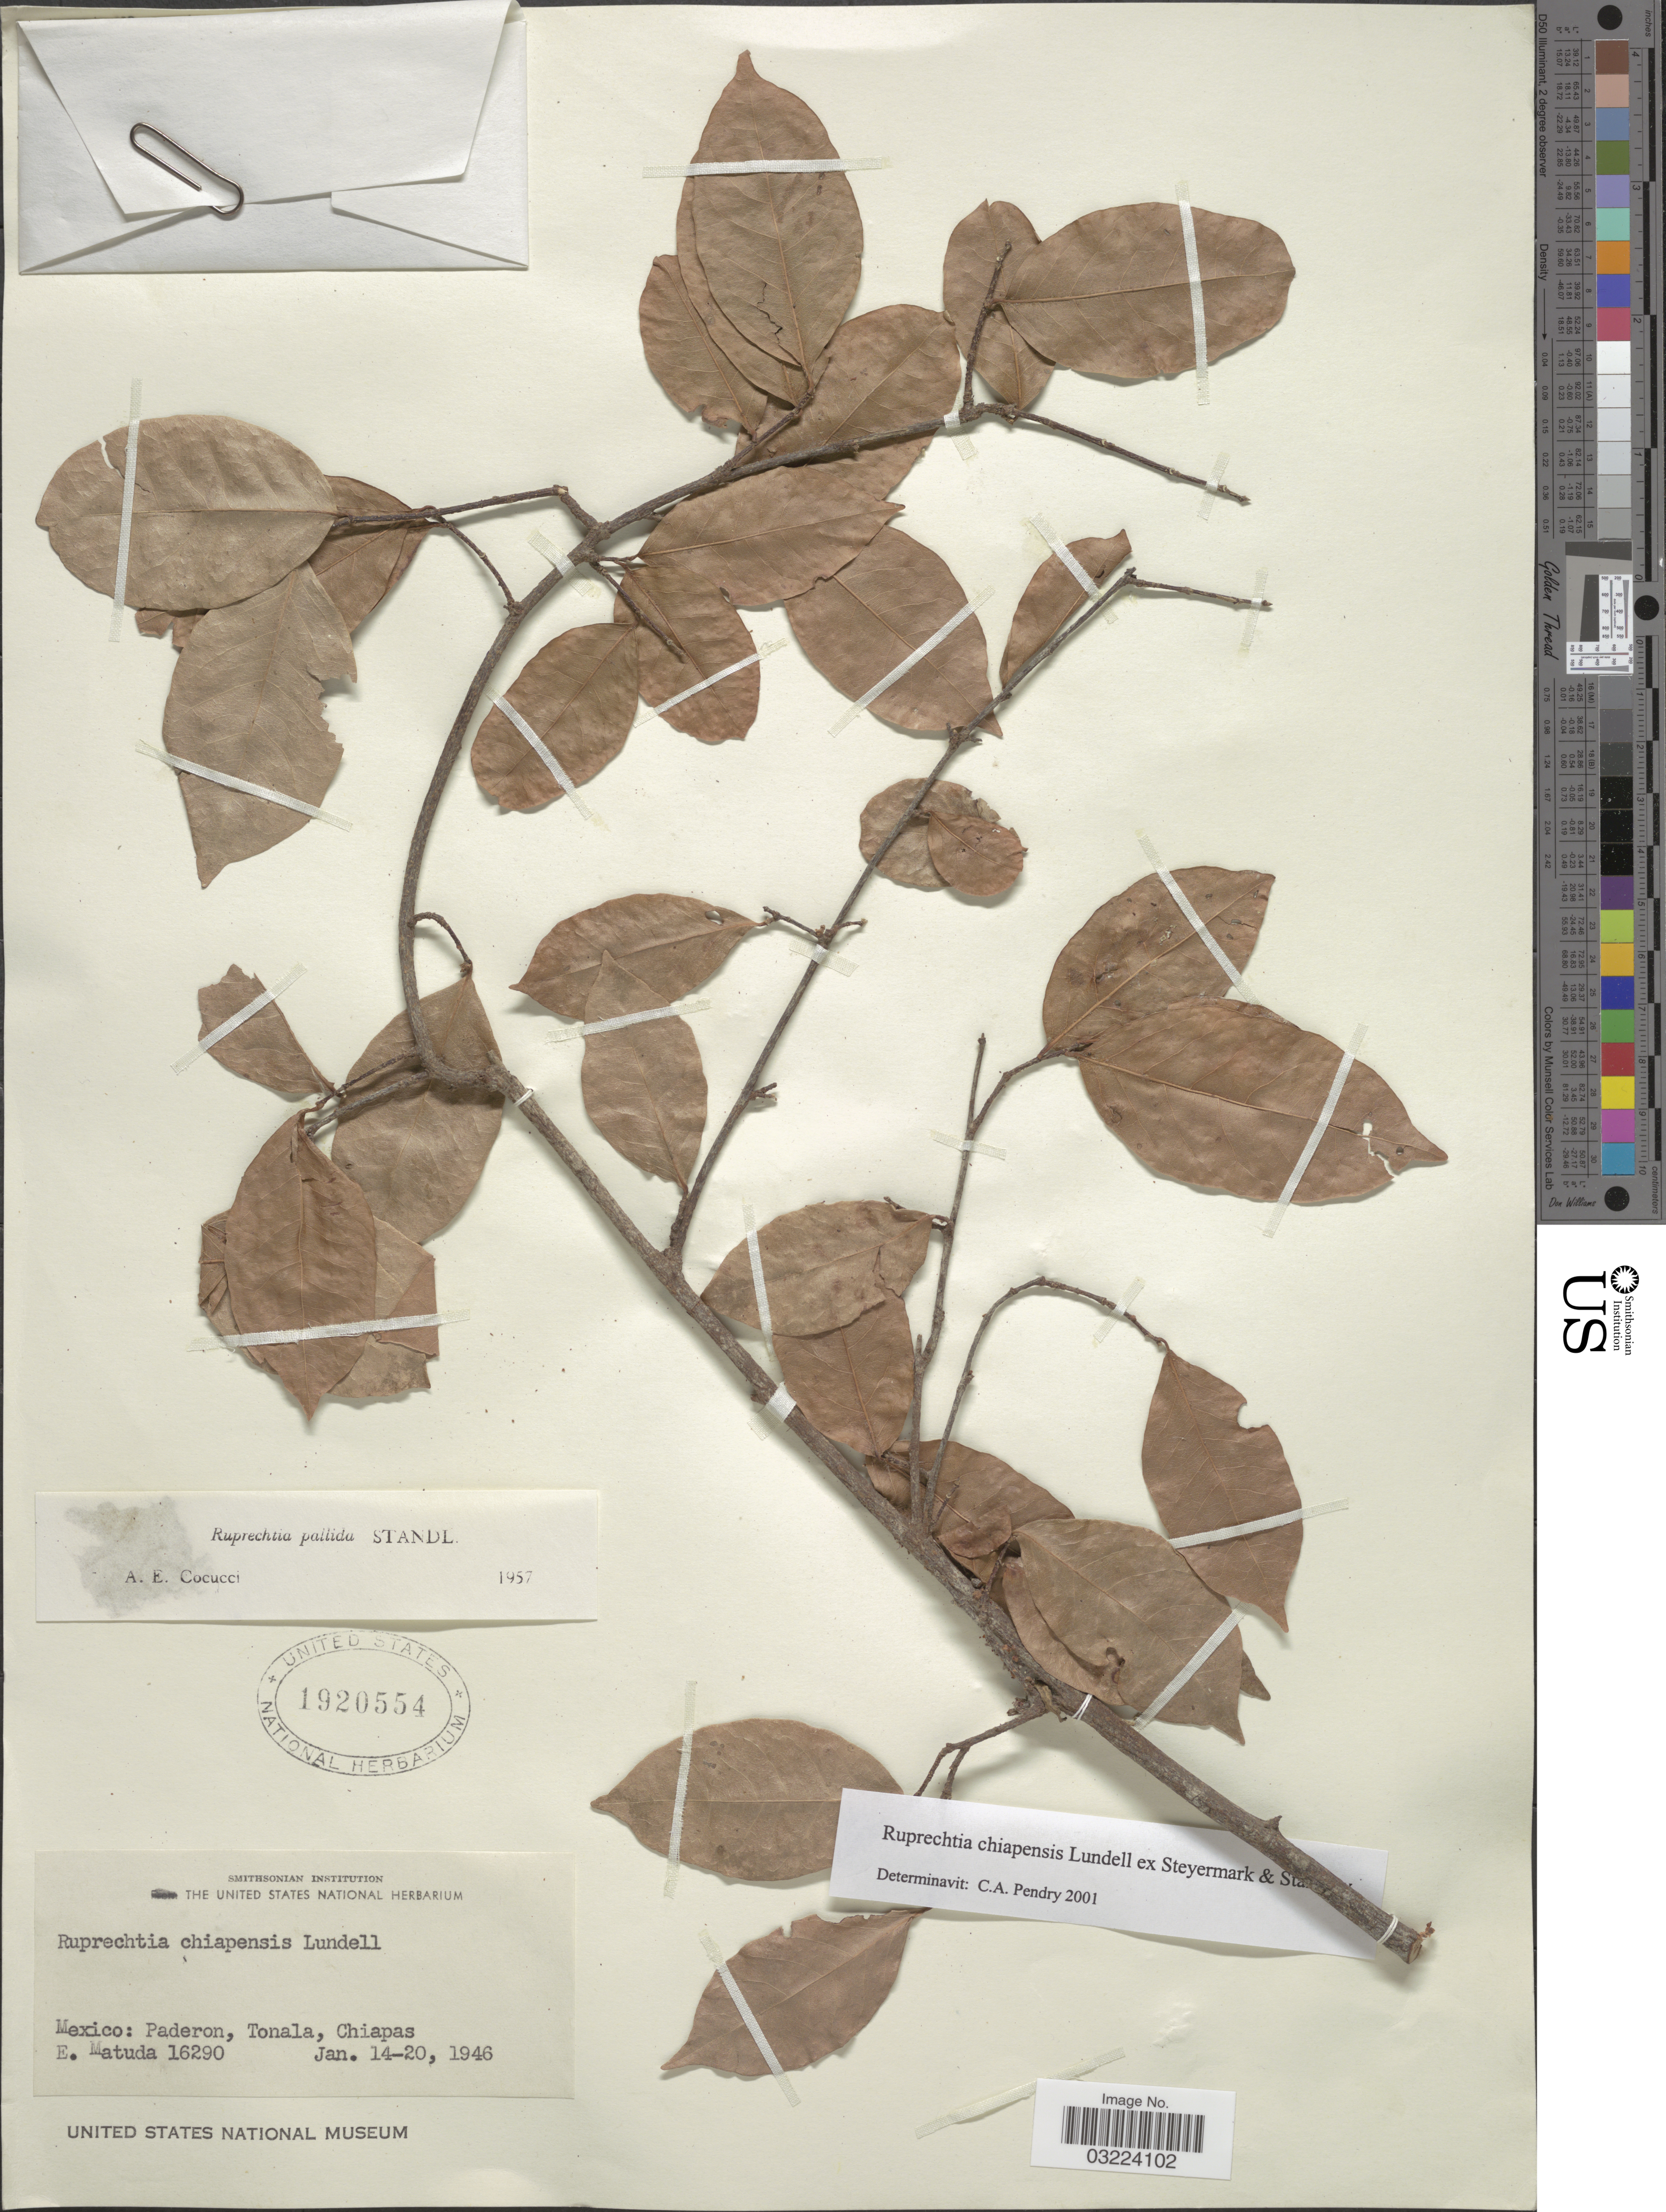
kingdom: Plantae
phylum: Tracheophyta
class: Magnoliopsida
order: Caryophyllales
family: Polygonaceae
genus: Ruprechtia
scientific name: Ruprechtia chiapensis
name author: Lundell ex Standl. & Steyerm.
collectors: E. Matuda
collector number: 16290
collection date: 1946-01-14/1946-01-20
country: Mexico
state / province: Chiapas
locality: Paderon, Tonala.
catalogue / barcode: US 1920554